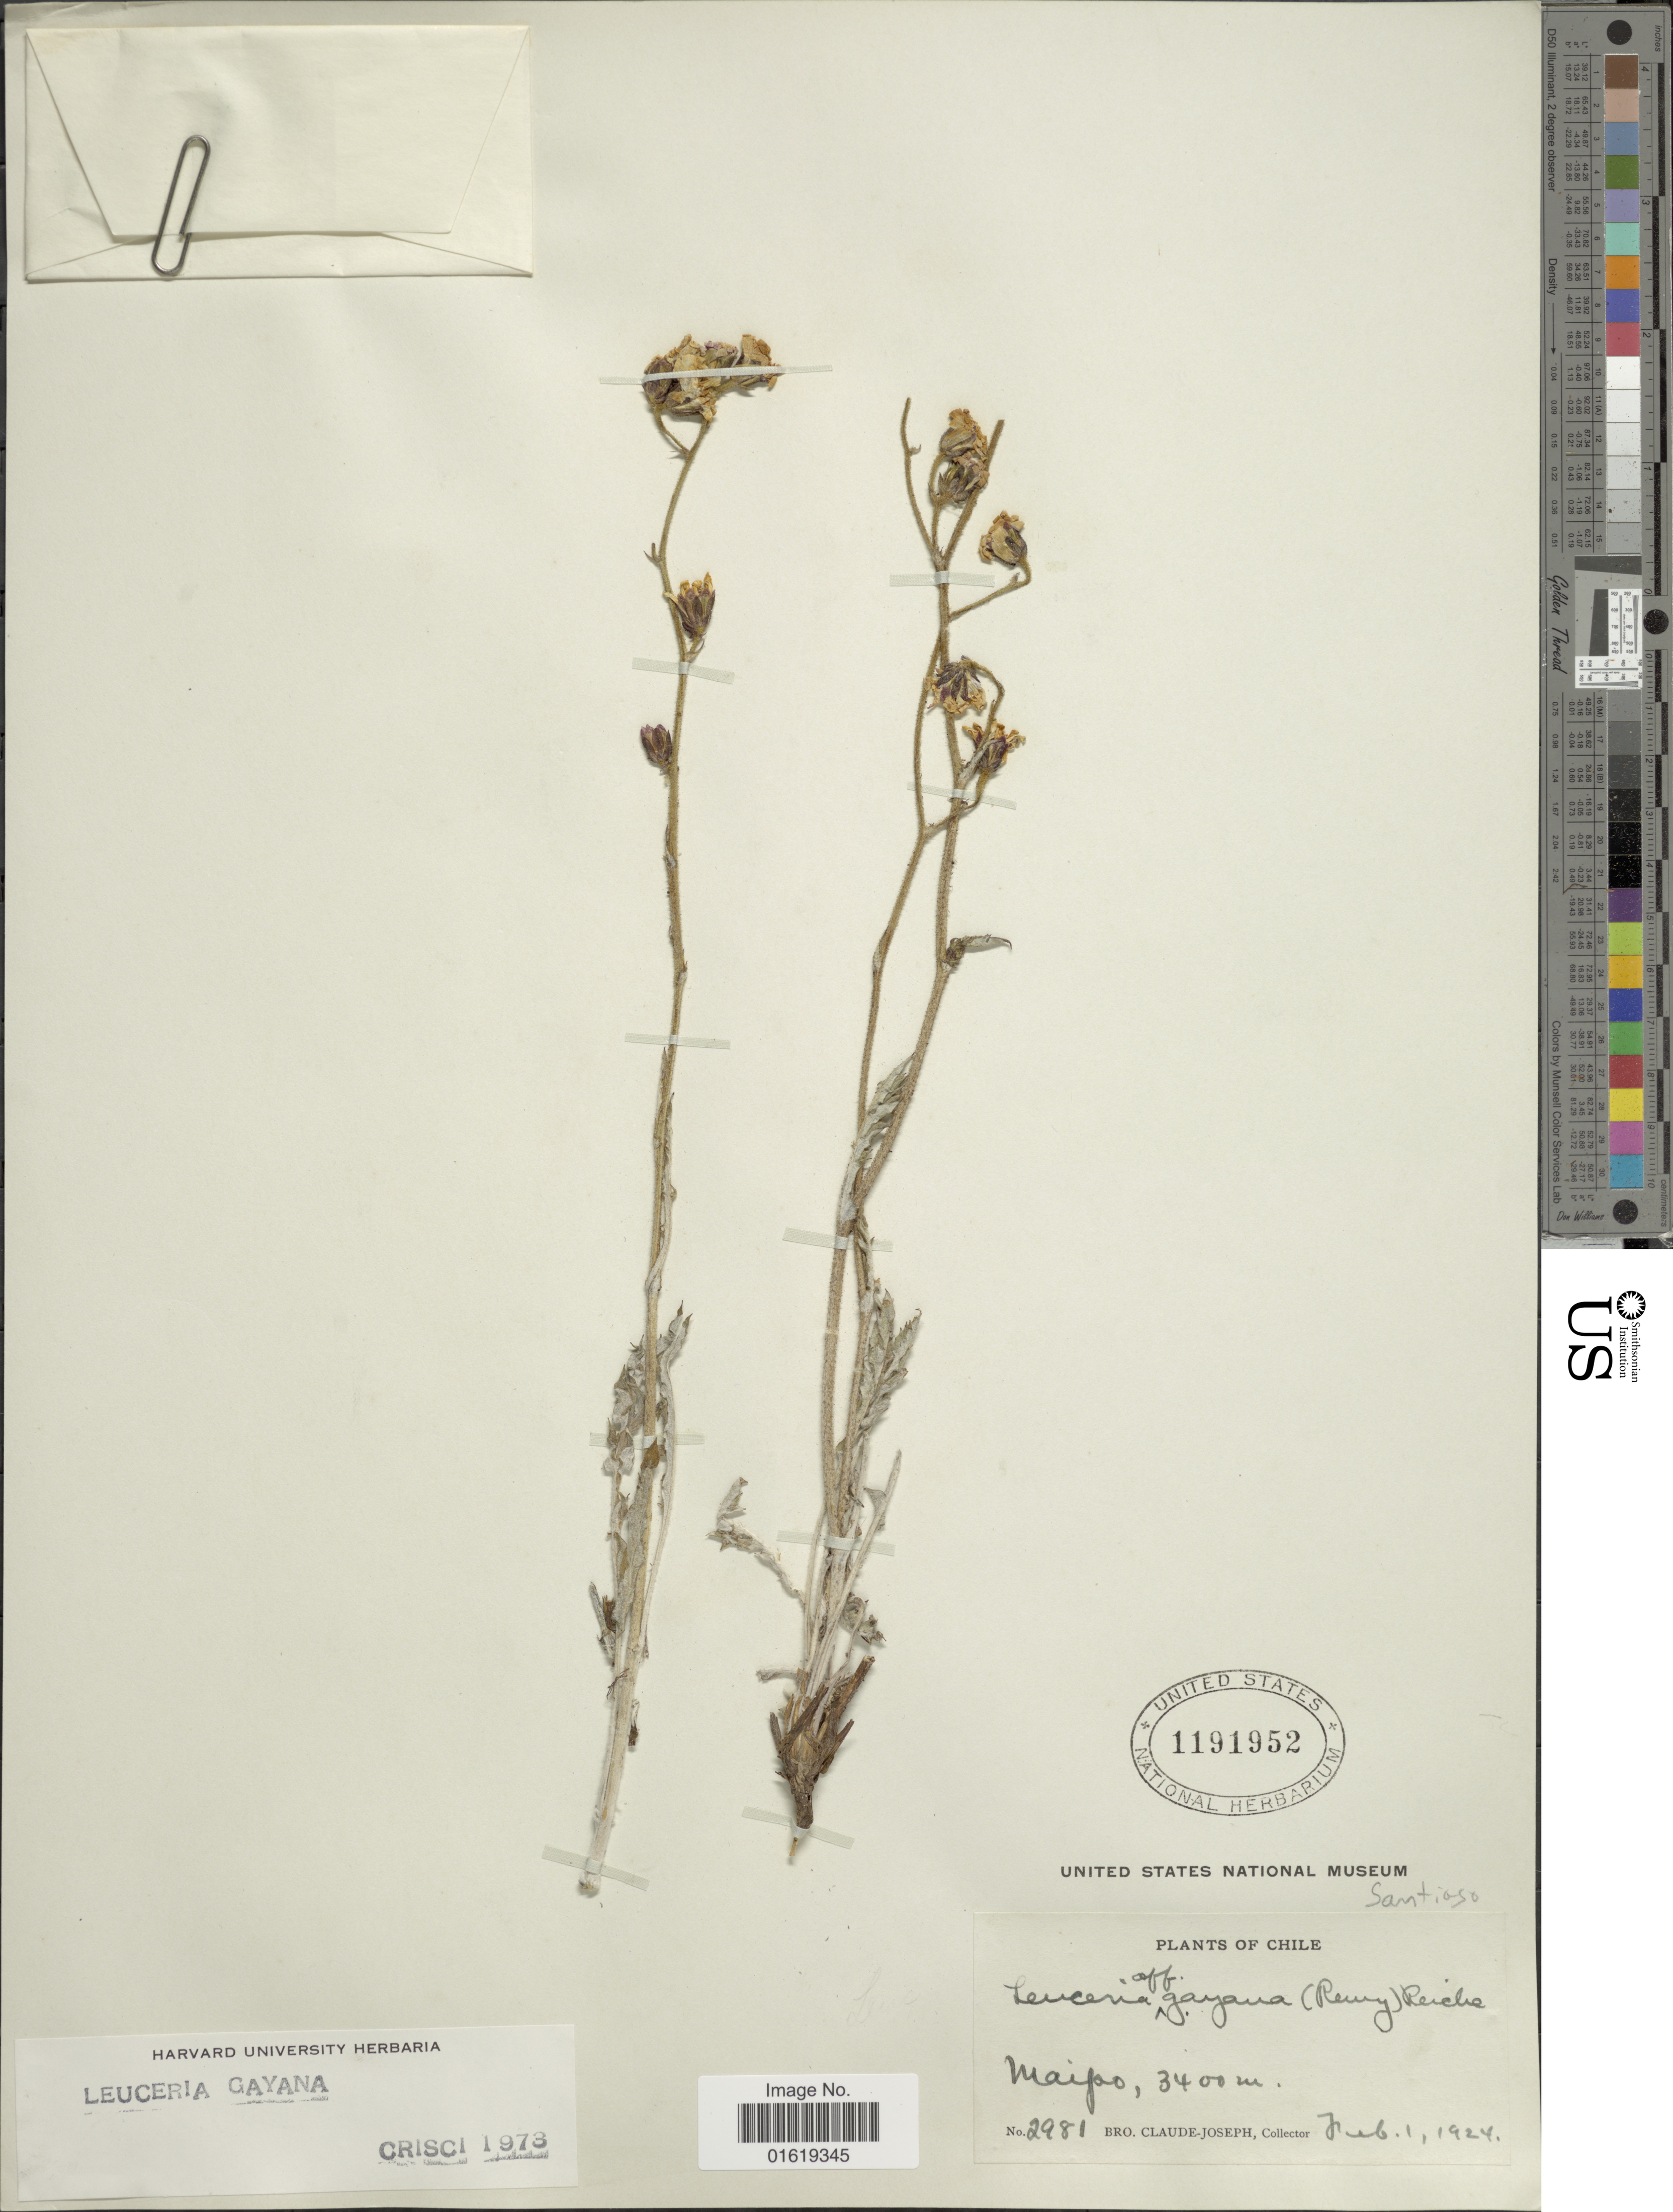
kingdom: Plantae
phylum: Tracheophyta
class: Magnoliopsida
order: Asterales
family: Asteraceae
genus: Leucheria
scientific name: Leucheria gayana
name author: (J. Rémy) Reiche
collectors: Bro. Claude-Joseph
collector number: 2981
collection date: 1924-02-01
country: Chile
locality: Maipo.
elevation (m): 3400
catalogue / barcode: US 1191952